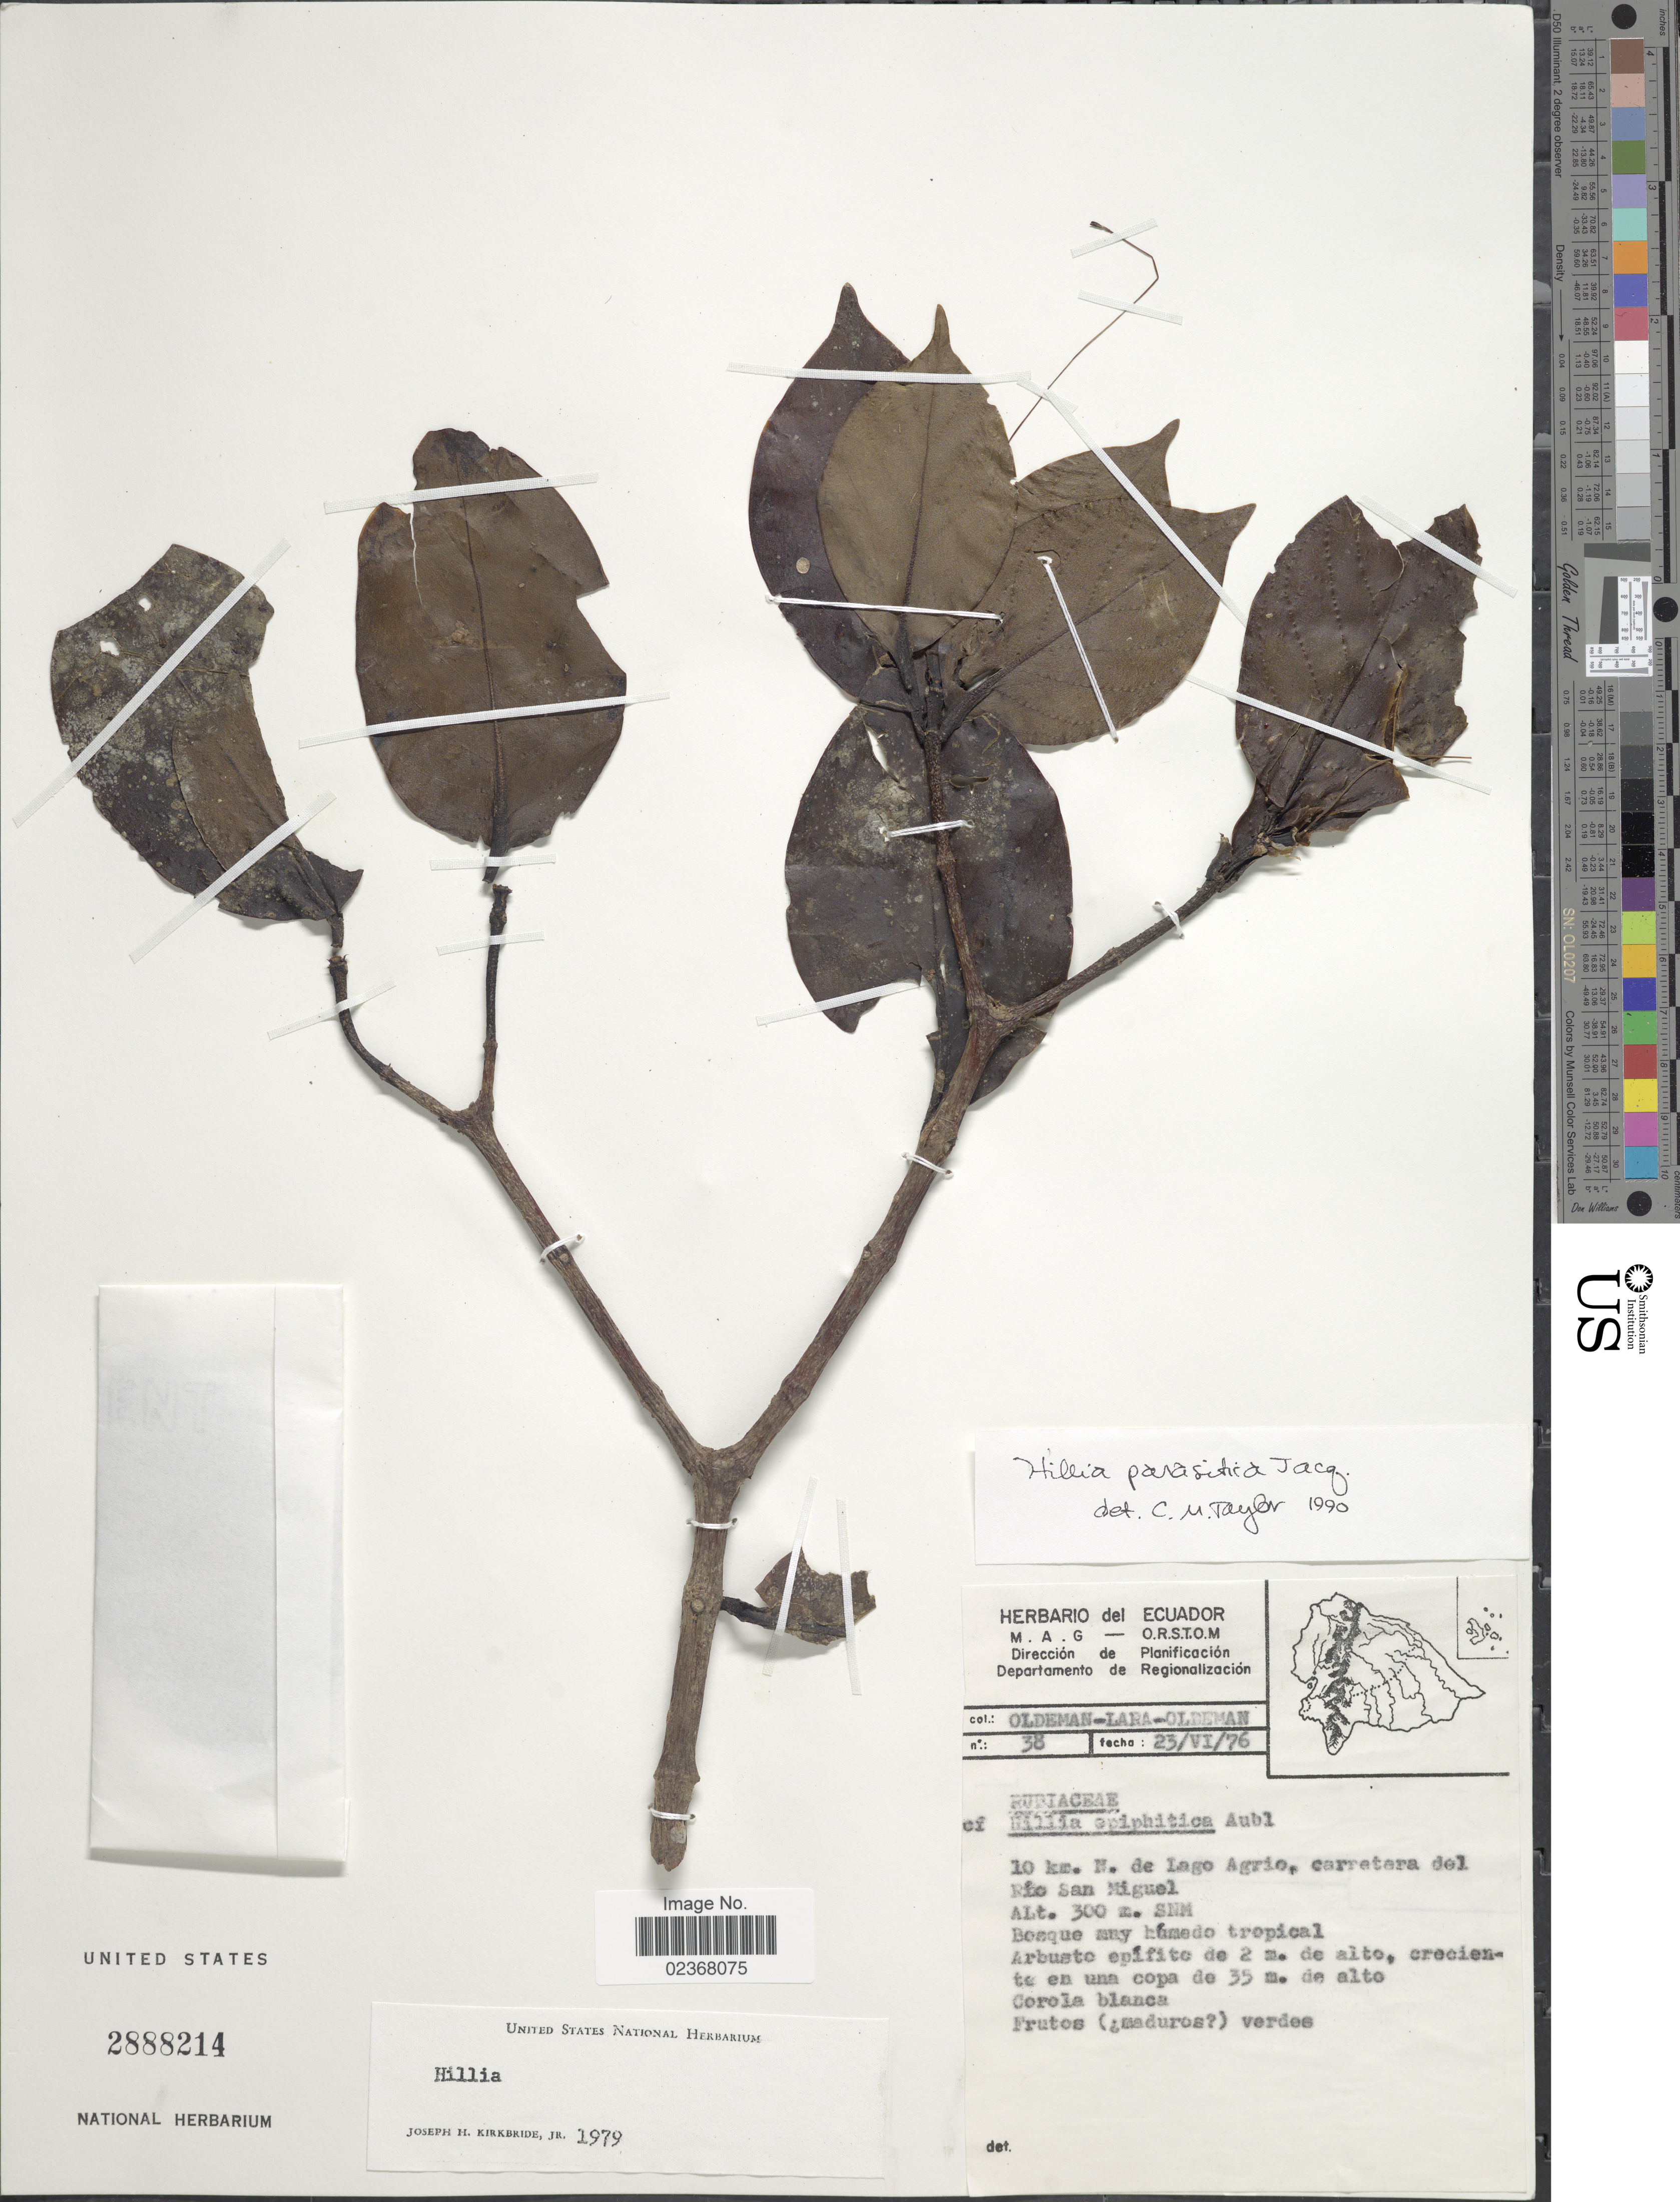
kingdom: Plantae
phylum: Tracheophyta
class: Magnoliopsida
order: Gentianales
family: Rubiaceae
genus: Hillia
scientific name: Hillia parasitica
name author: Jacq.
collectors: Oldeman-Lara-Oldeman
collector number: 38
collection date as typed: Transcribed d/m/y: 23/6/76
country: Ecuador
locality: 10 km. N. de Lago Agrio, carretera del Rio San Miguel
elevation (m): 300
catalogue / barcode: US 2888214